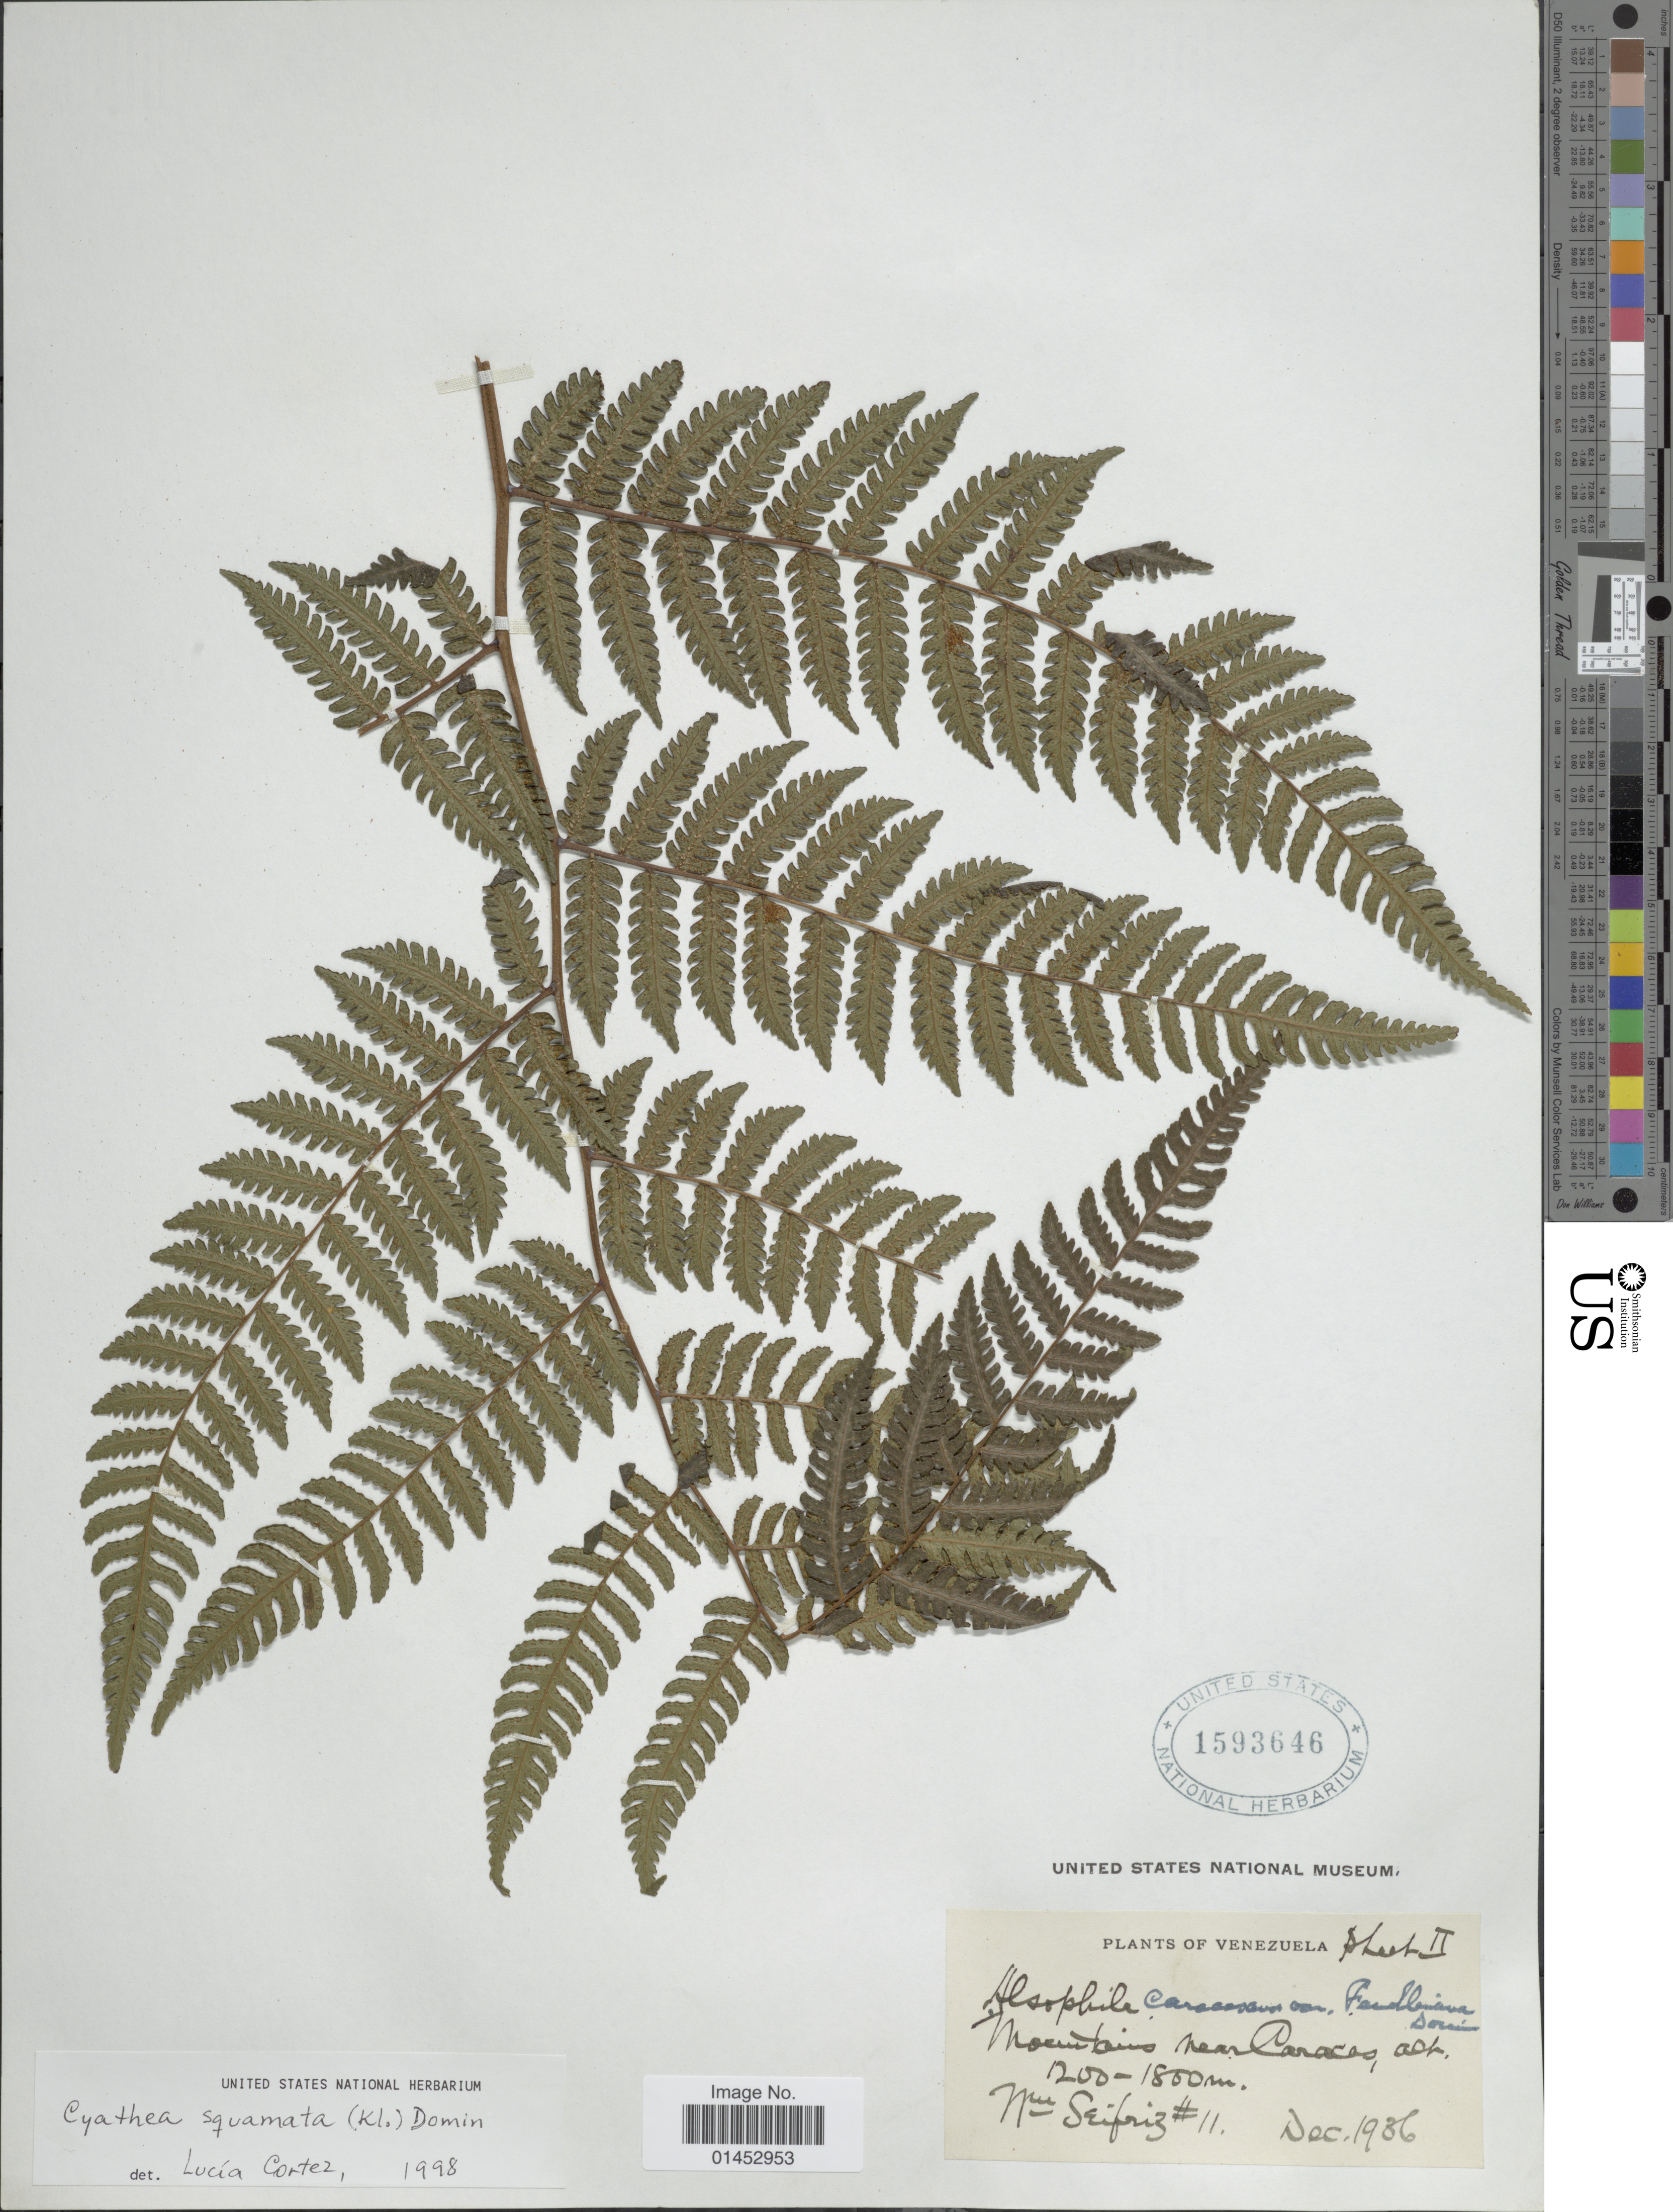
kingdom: Plantae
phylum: Tracheophyta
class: Polypodiopsida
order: Cyatheales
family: Cyatheaceae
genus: Cyathea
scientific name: Cyathea squamata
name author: (Klotzsch) Domin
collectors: W. Seifriz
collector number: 11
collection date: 1903-12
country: Venezuela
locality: Mountains near Caracas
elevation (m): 1200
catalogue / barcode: US 1593646